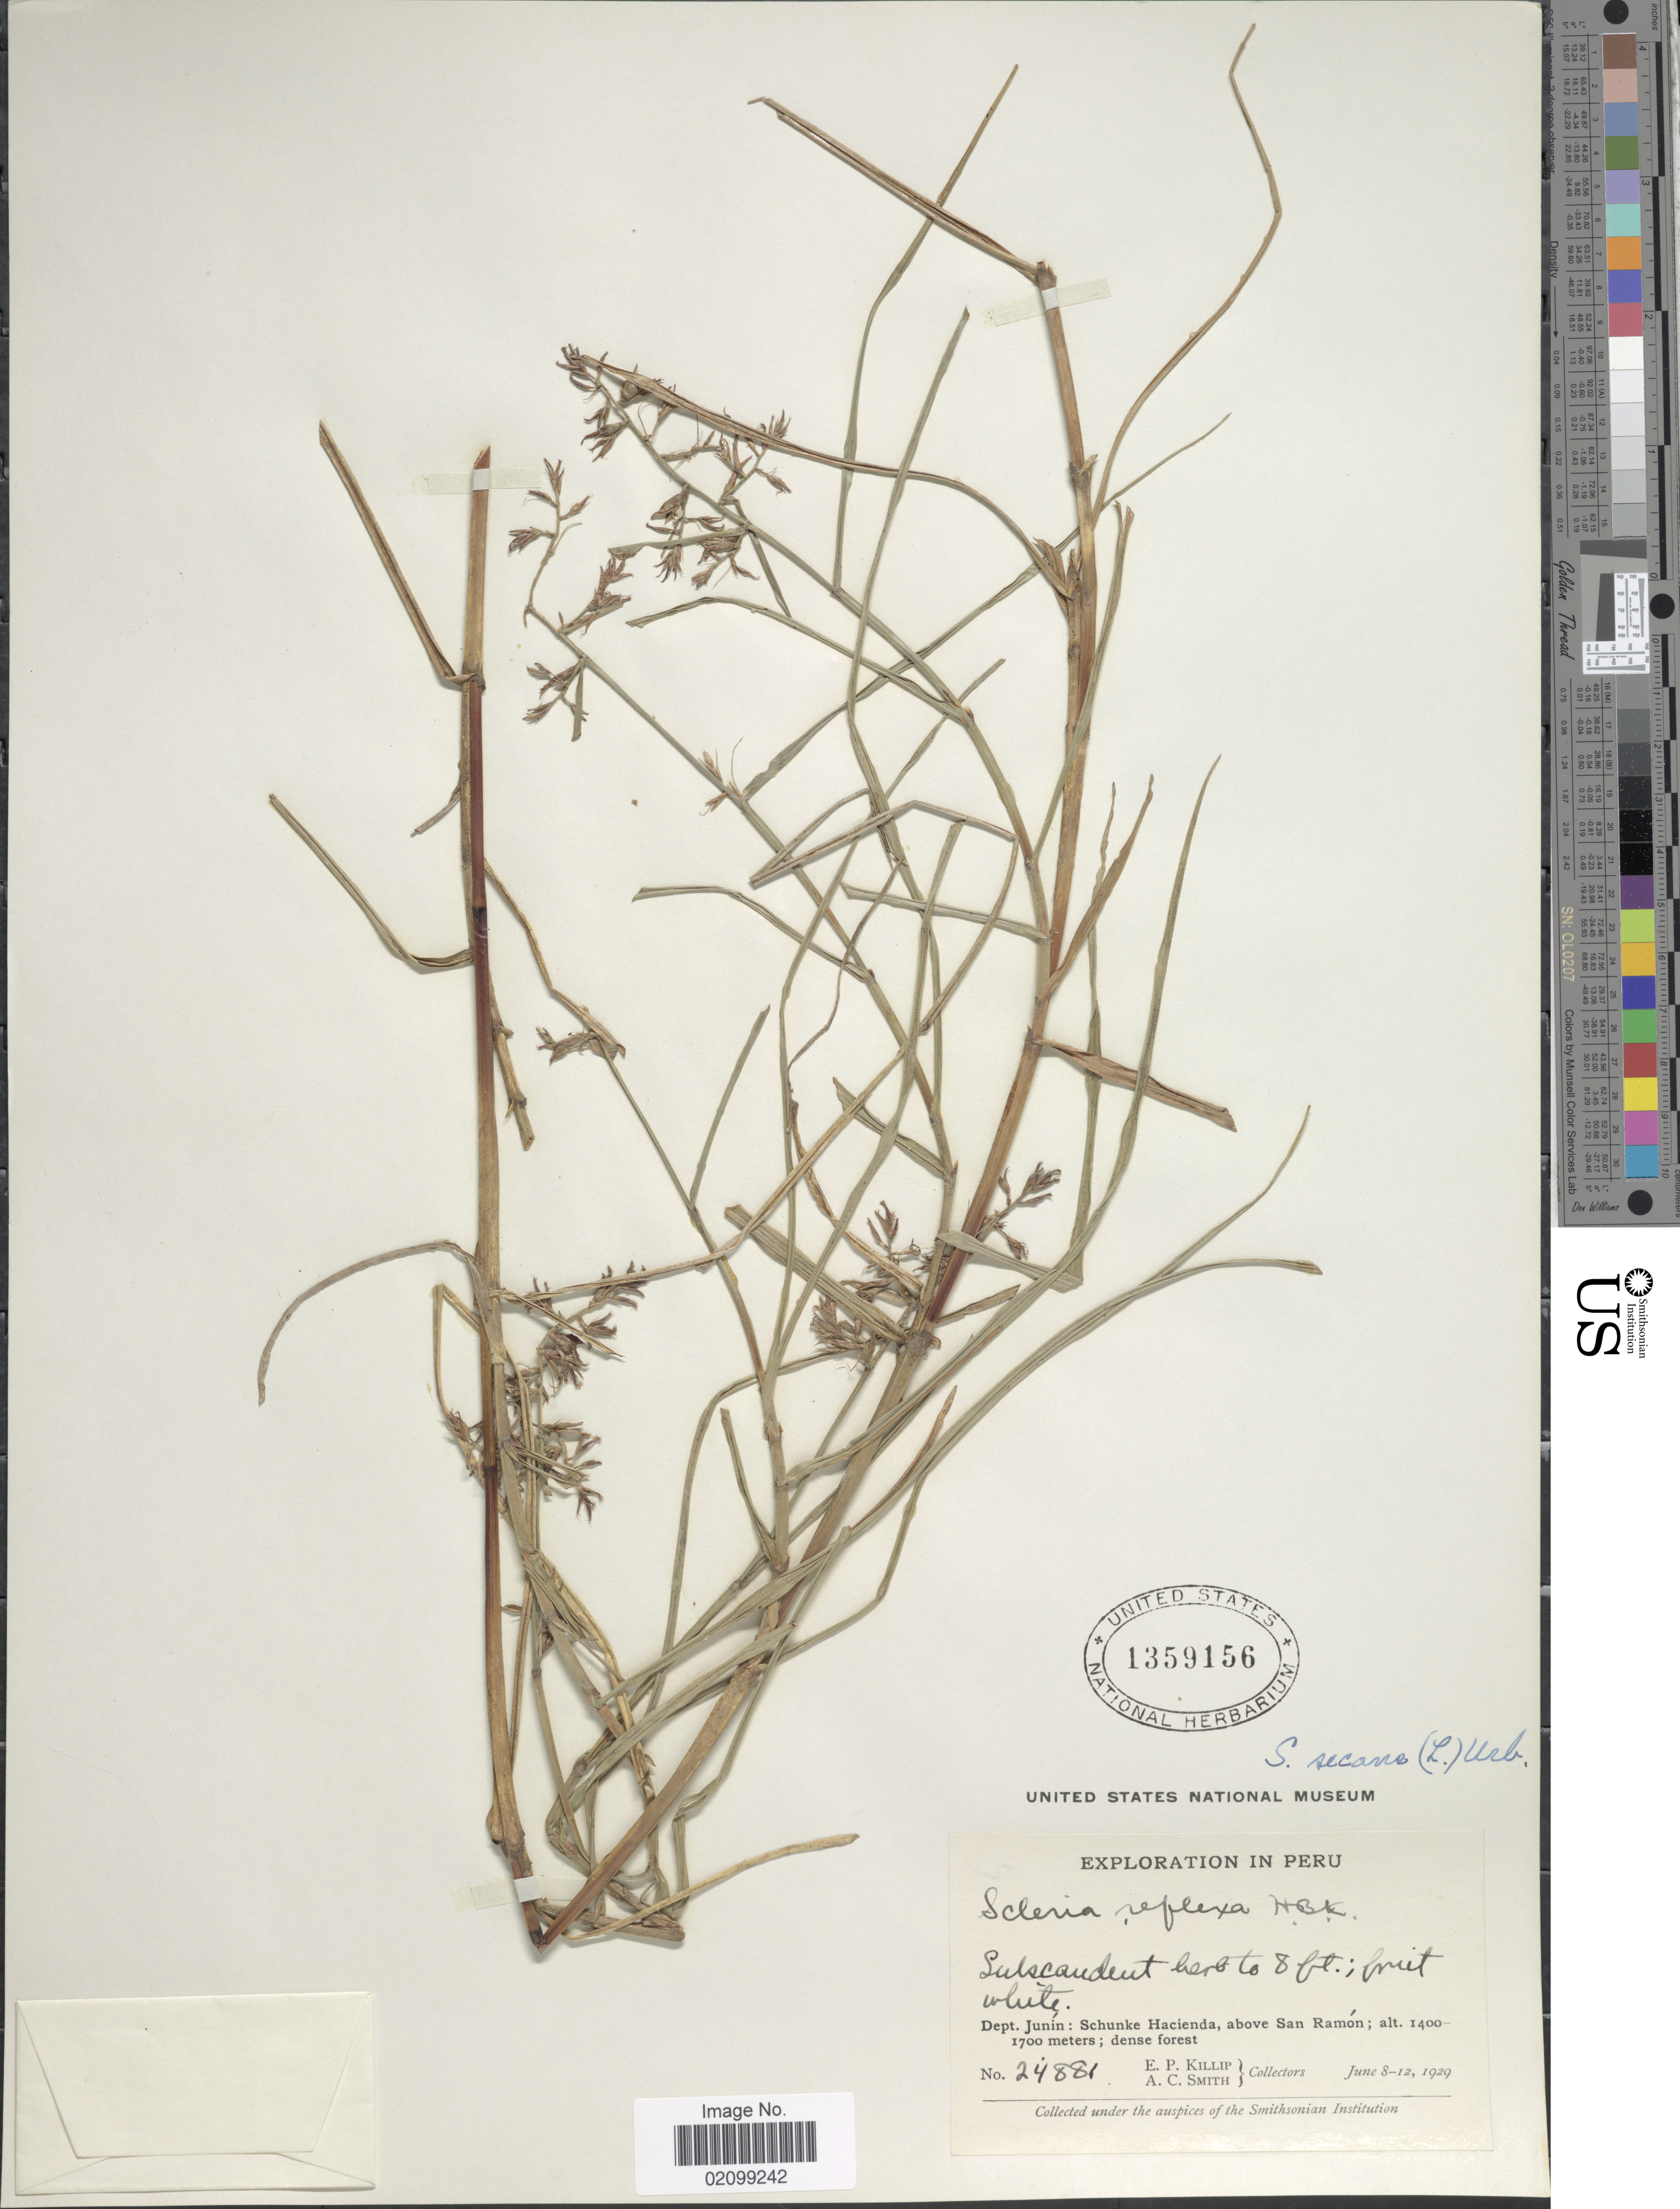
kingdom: Plantae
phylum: Tracheophyta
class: Liliopsida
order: Poales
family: Cyperaceae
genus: Scleria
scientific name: Scleria secans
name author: (L.) Urb.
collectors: E. P. Killip & A. C. Smith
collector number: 24881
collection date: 1929-06-08/1929-06-12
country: Peru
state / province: Junín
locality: Dept. Junin: Schunke Hacienda, above San Ramon.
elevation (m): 1400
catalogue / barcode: US 1359156